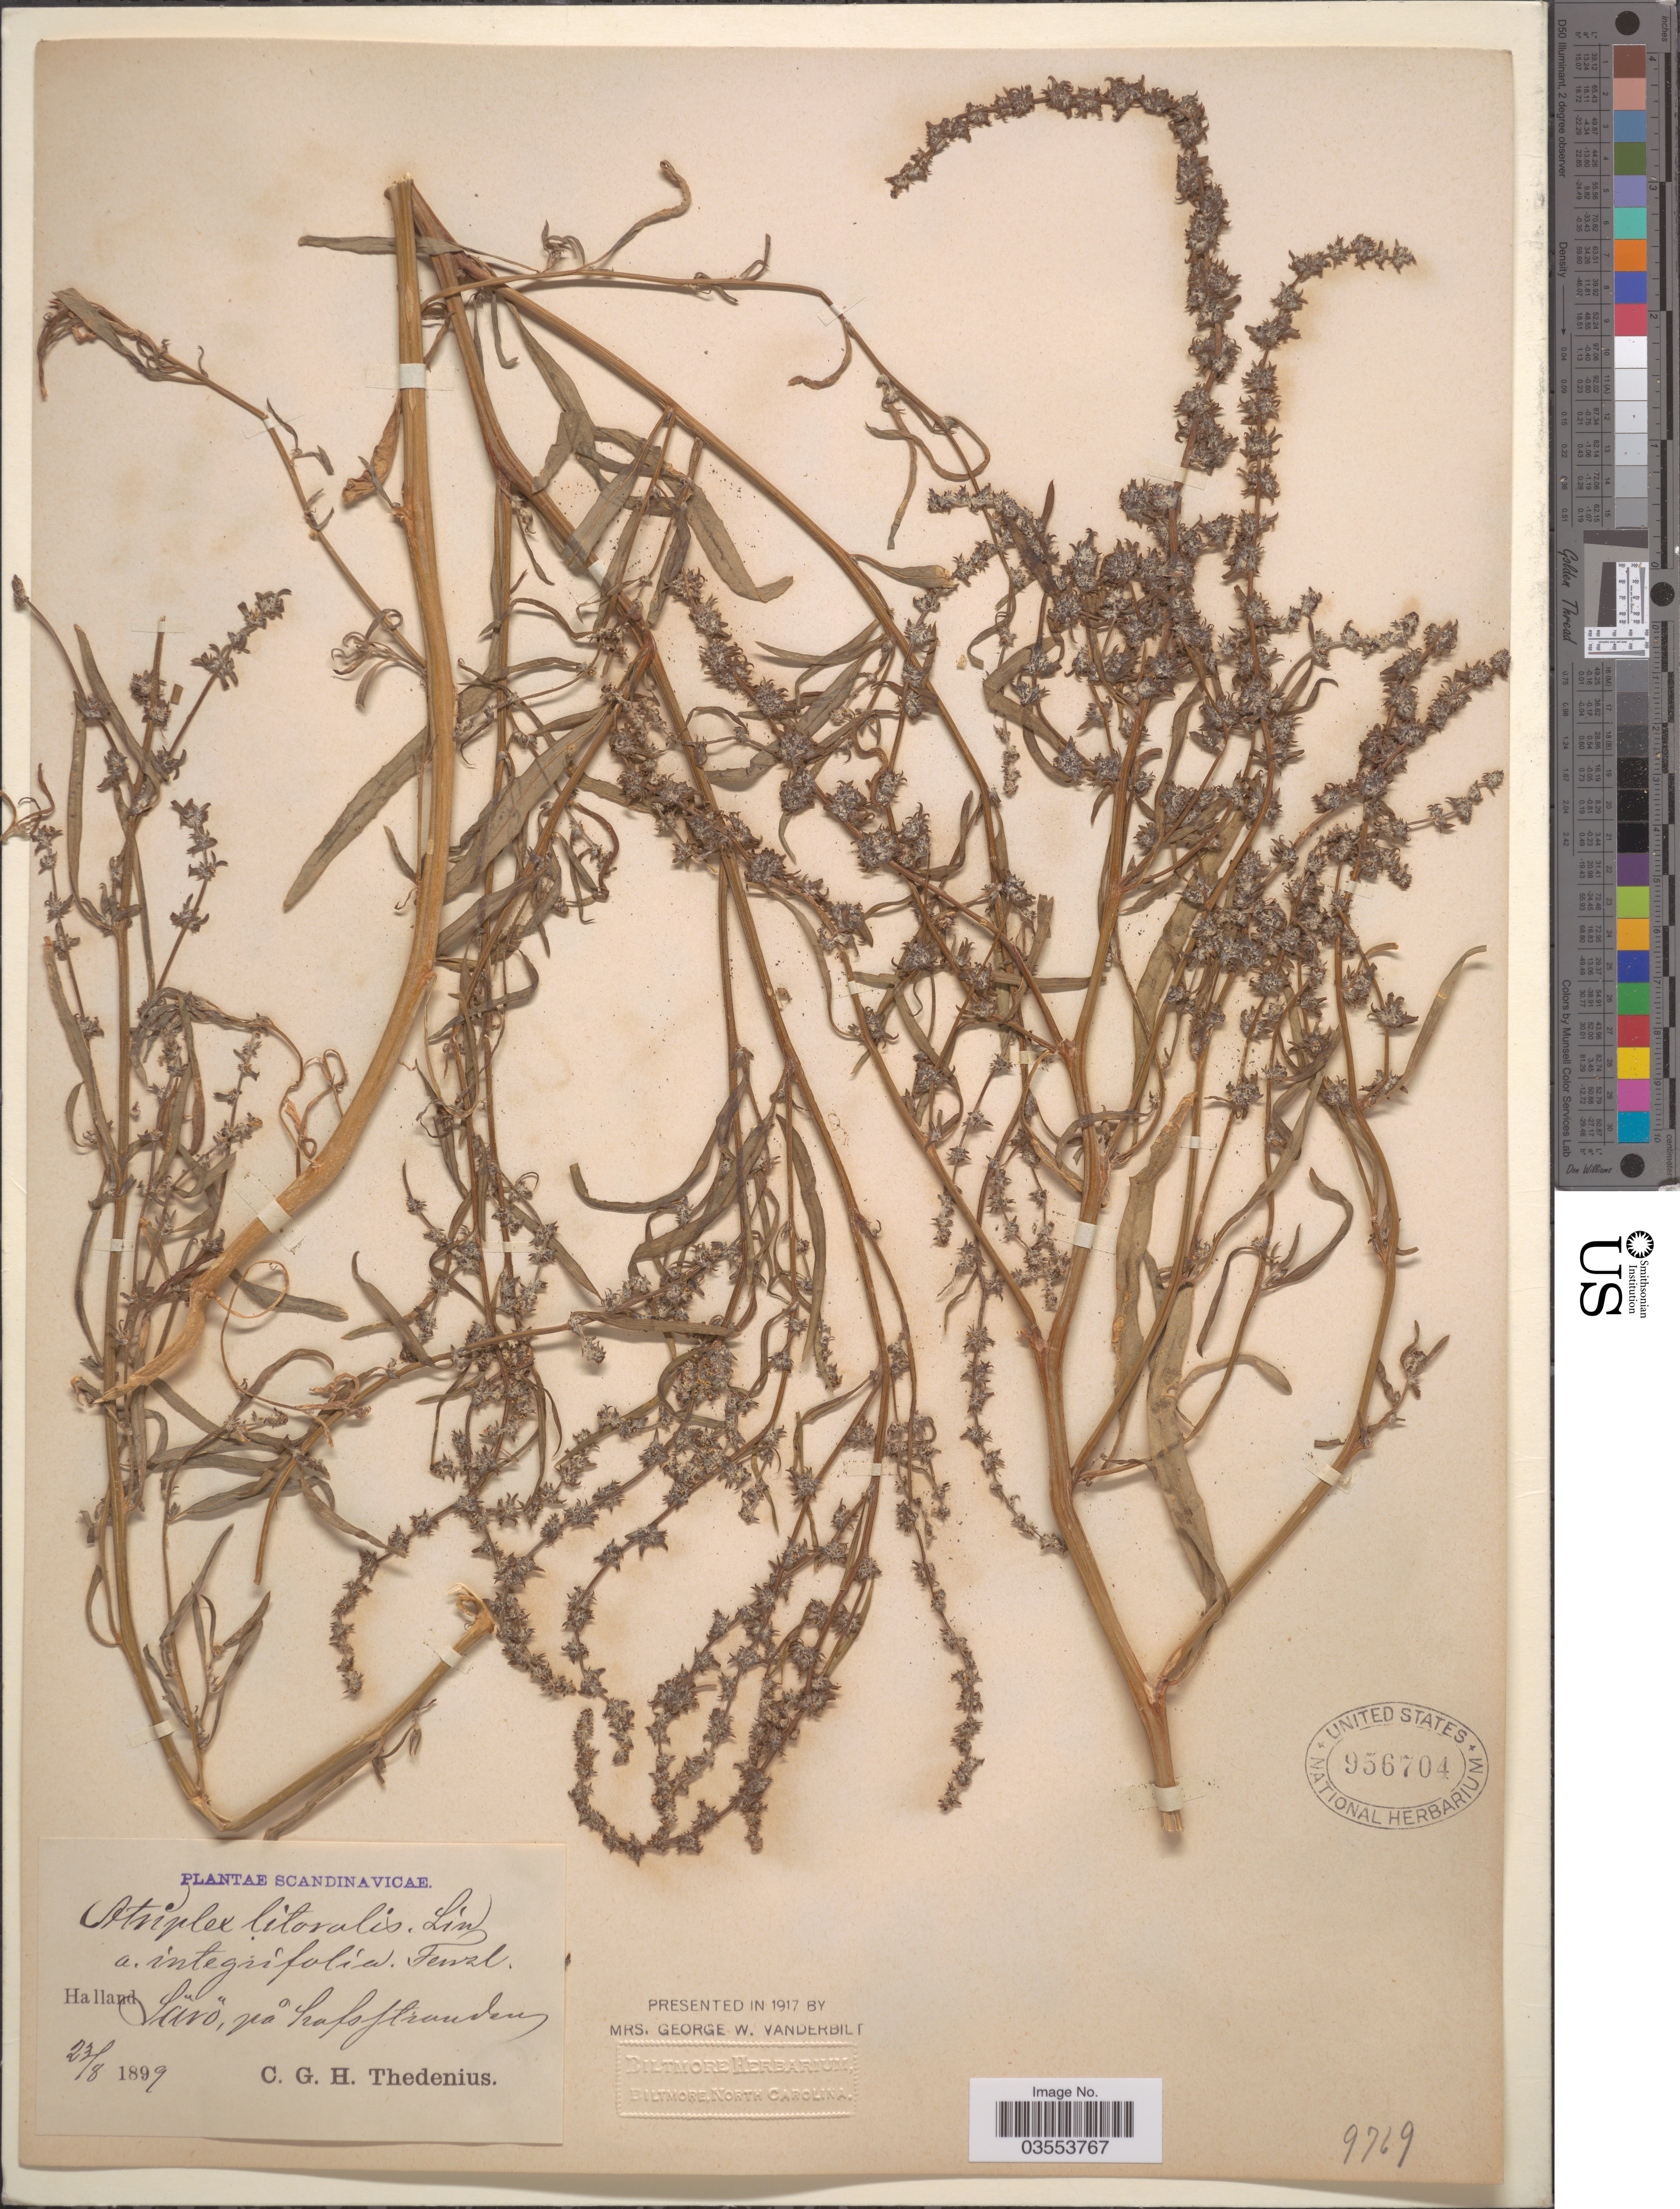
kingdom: Plantae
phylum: Tracheophyta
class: Magnoliopsida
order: Caryophyllales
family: Amaranthaceae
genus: Atriplex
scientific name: Atriplex littoralis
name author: L.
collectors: C. Thedenius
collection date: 1899-08-23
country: Sweden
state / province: Halland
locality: Särö, på hafsstranden. Scandinavicae.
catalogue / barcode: US 956704